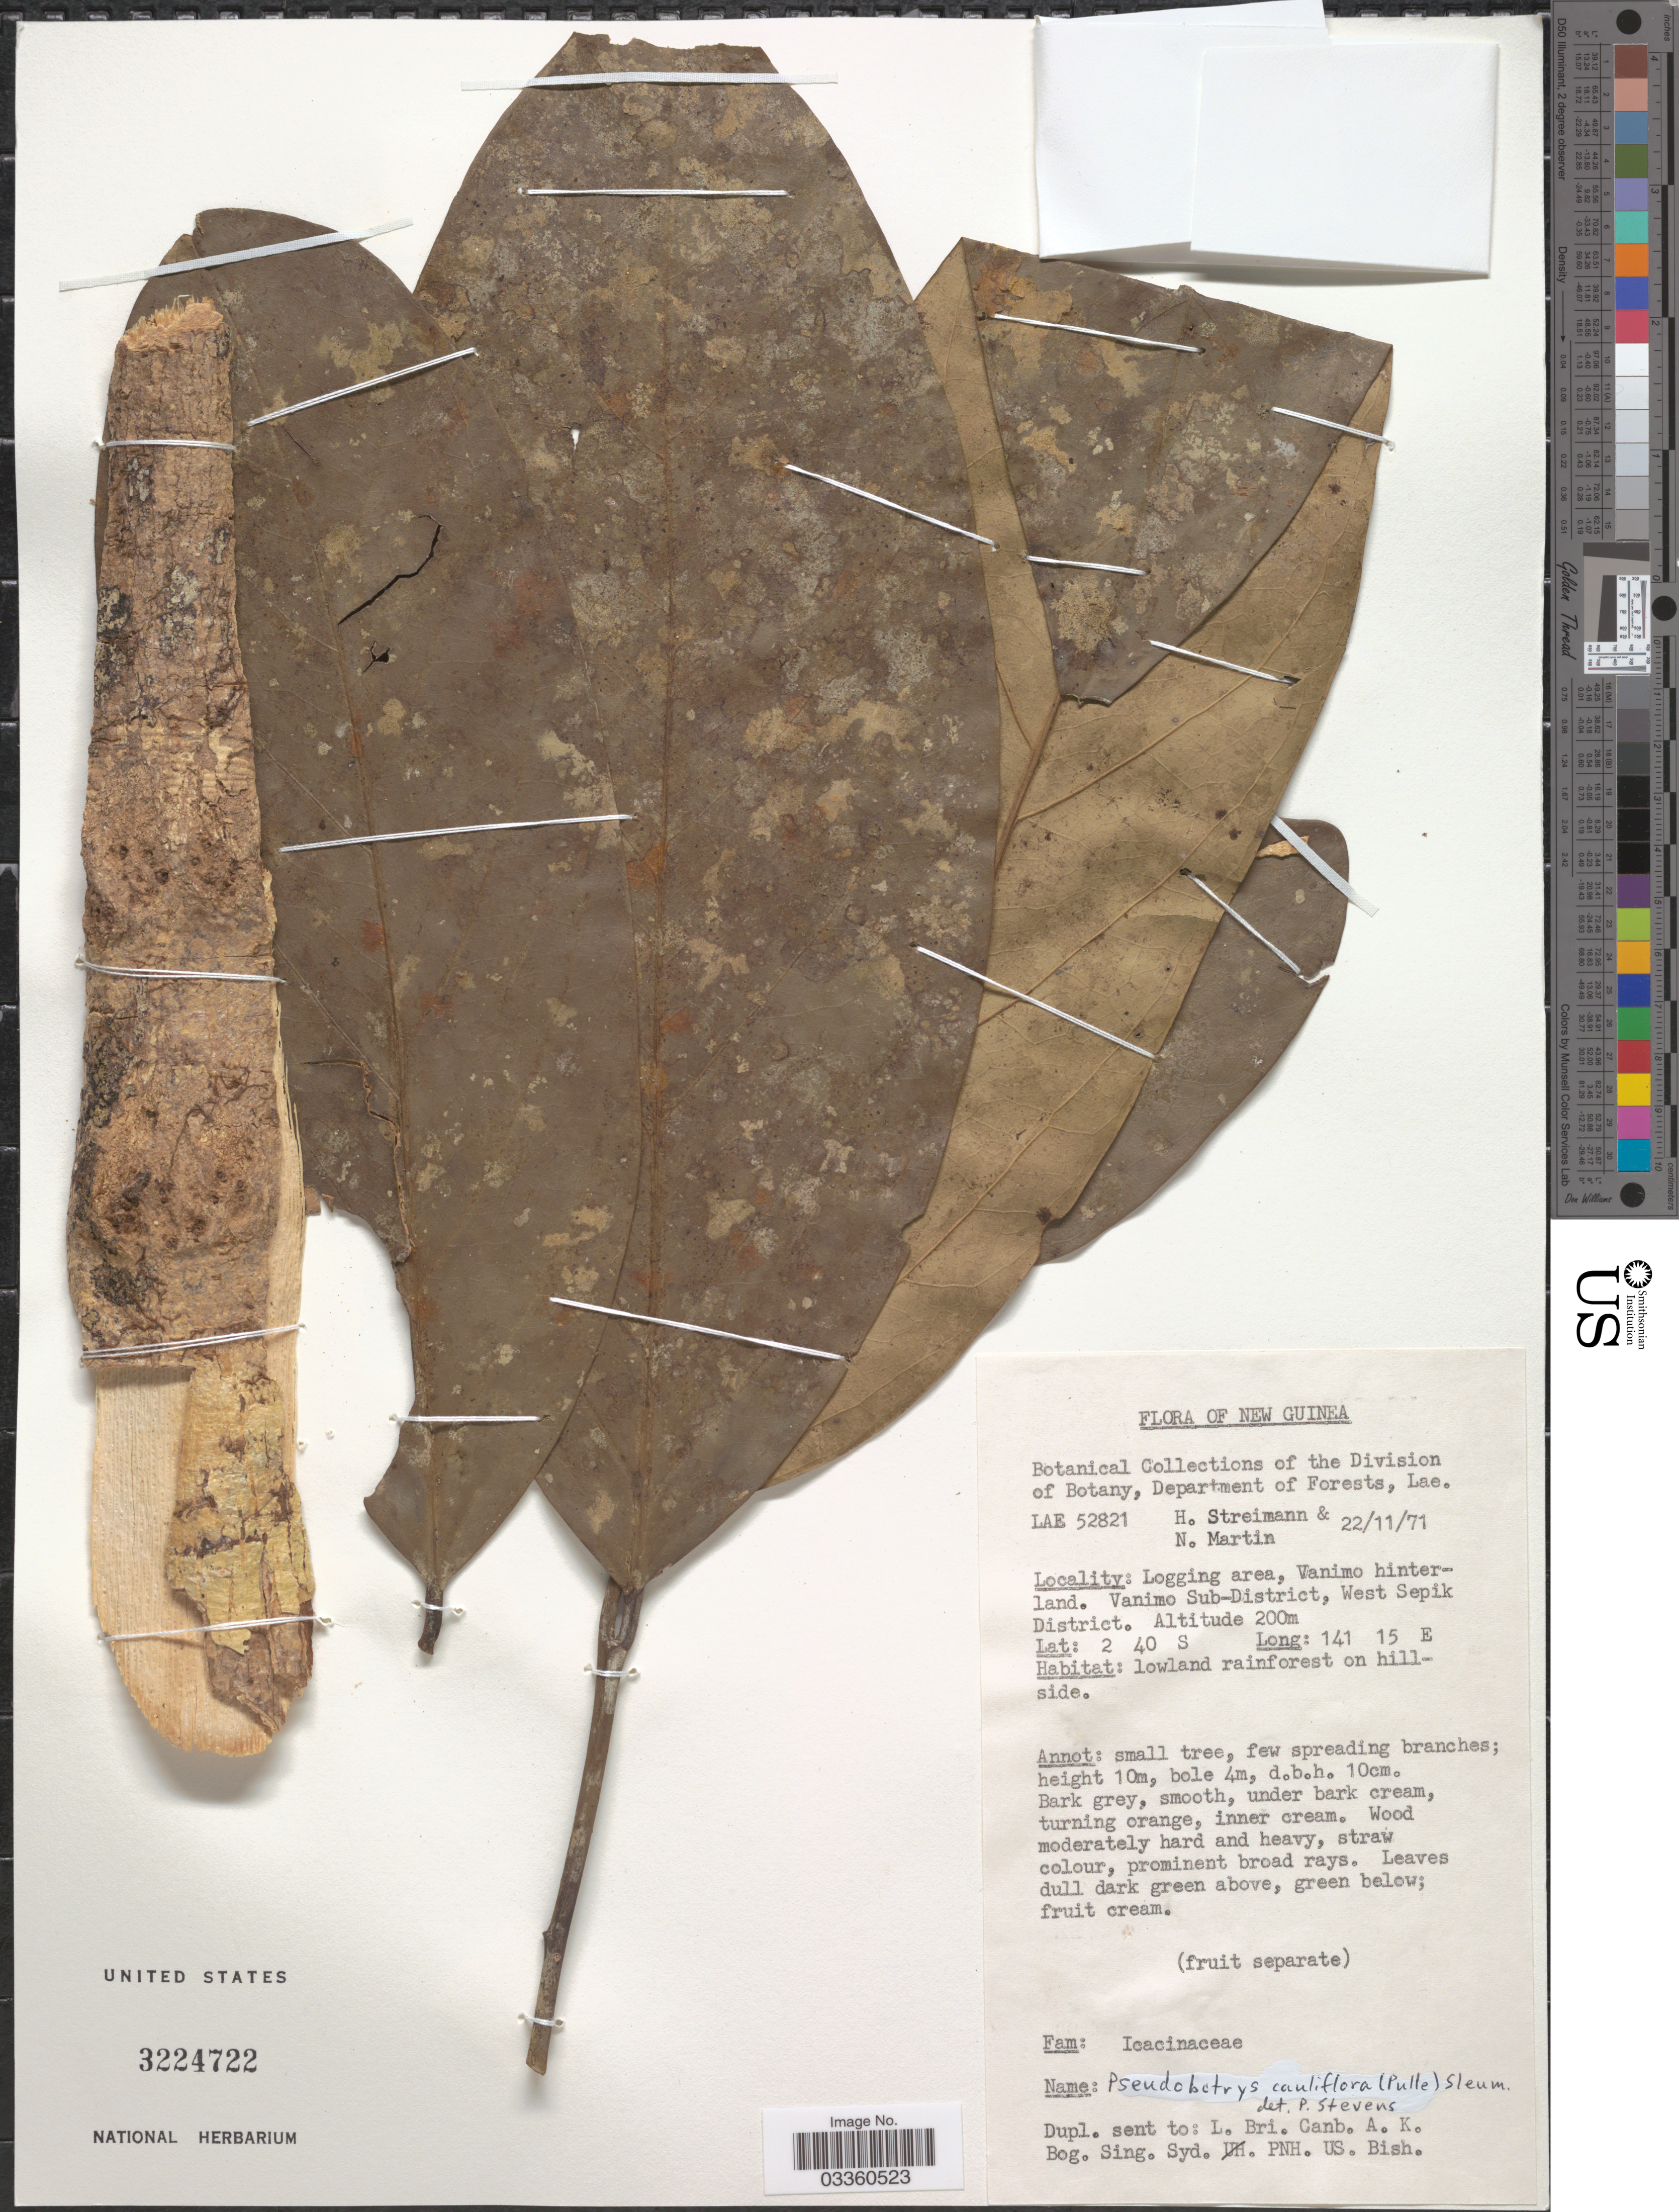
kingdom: Plantae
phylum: Tracheophyta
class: Magnoliopsida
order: Cardiopteridales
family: Cardiopteridaceae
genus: Pseudobotrys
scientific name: Pseudobotrys cauliflora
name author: (Pulle) Sleumer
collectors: H. Streimann & N. Martin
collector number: LAE 52821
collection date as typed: Transcribed d/m/y: 22/11/71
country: Papua New Guinea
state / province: Sandaun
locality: New Guinea. Logging area, Vanimo hinterland. Vanimo Sub-District, West Sepik District.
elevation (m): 200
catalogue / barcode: US 3224722